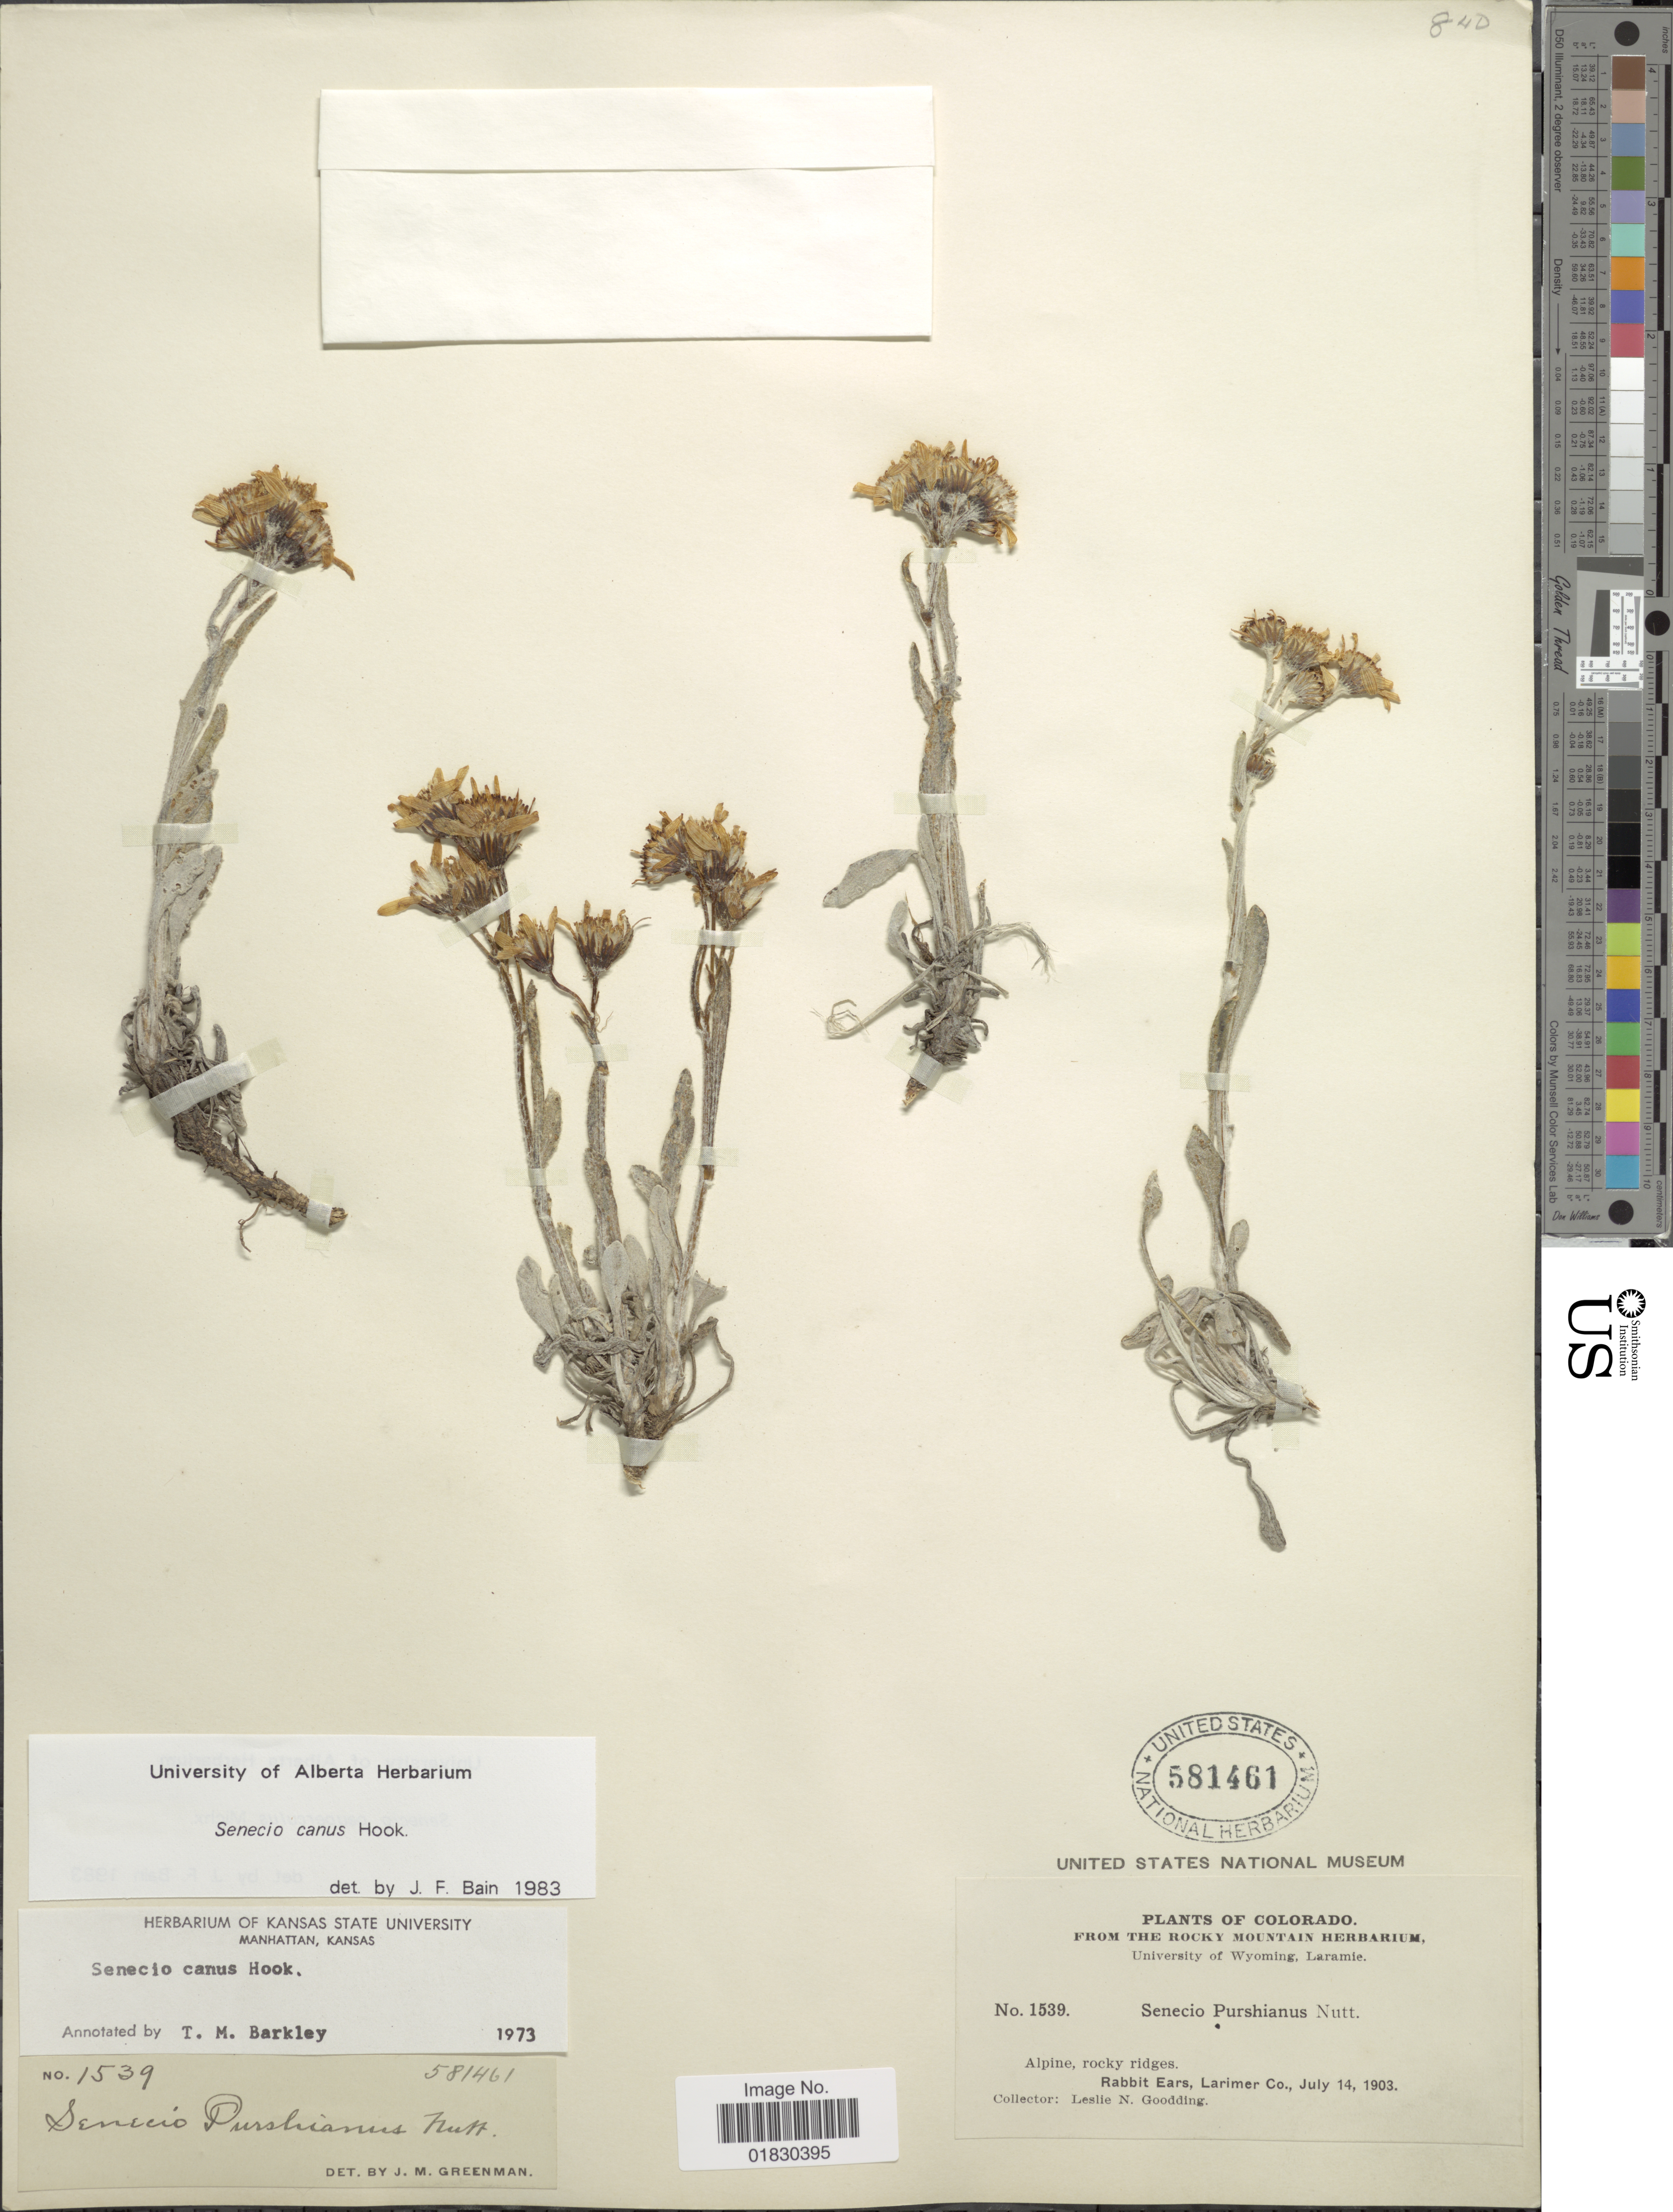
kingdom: Plantae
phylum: Tracheophyta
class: Magnoliopsida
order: Asterales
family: Asteraceae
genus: Packera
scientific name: Packera cana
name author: (Hook.) W.A. Weber & Á. Löve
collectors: L. N. Goodding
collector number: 1539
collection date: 1903-07-14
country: United States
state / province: Colorado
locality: Rabbit Ears, Larimer Co.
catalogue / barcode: US 581461